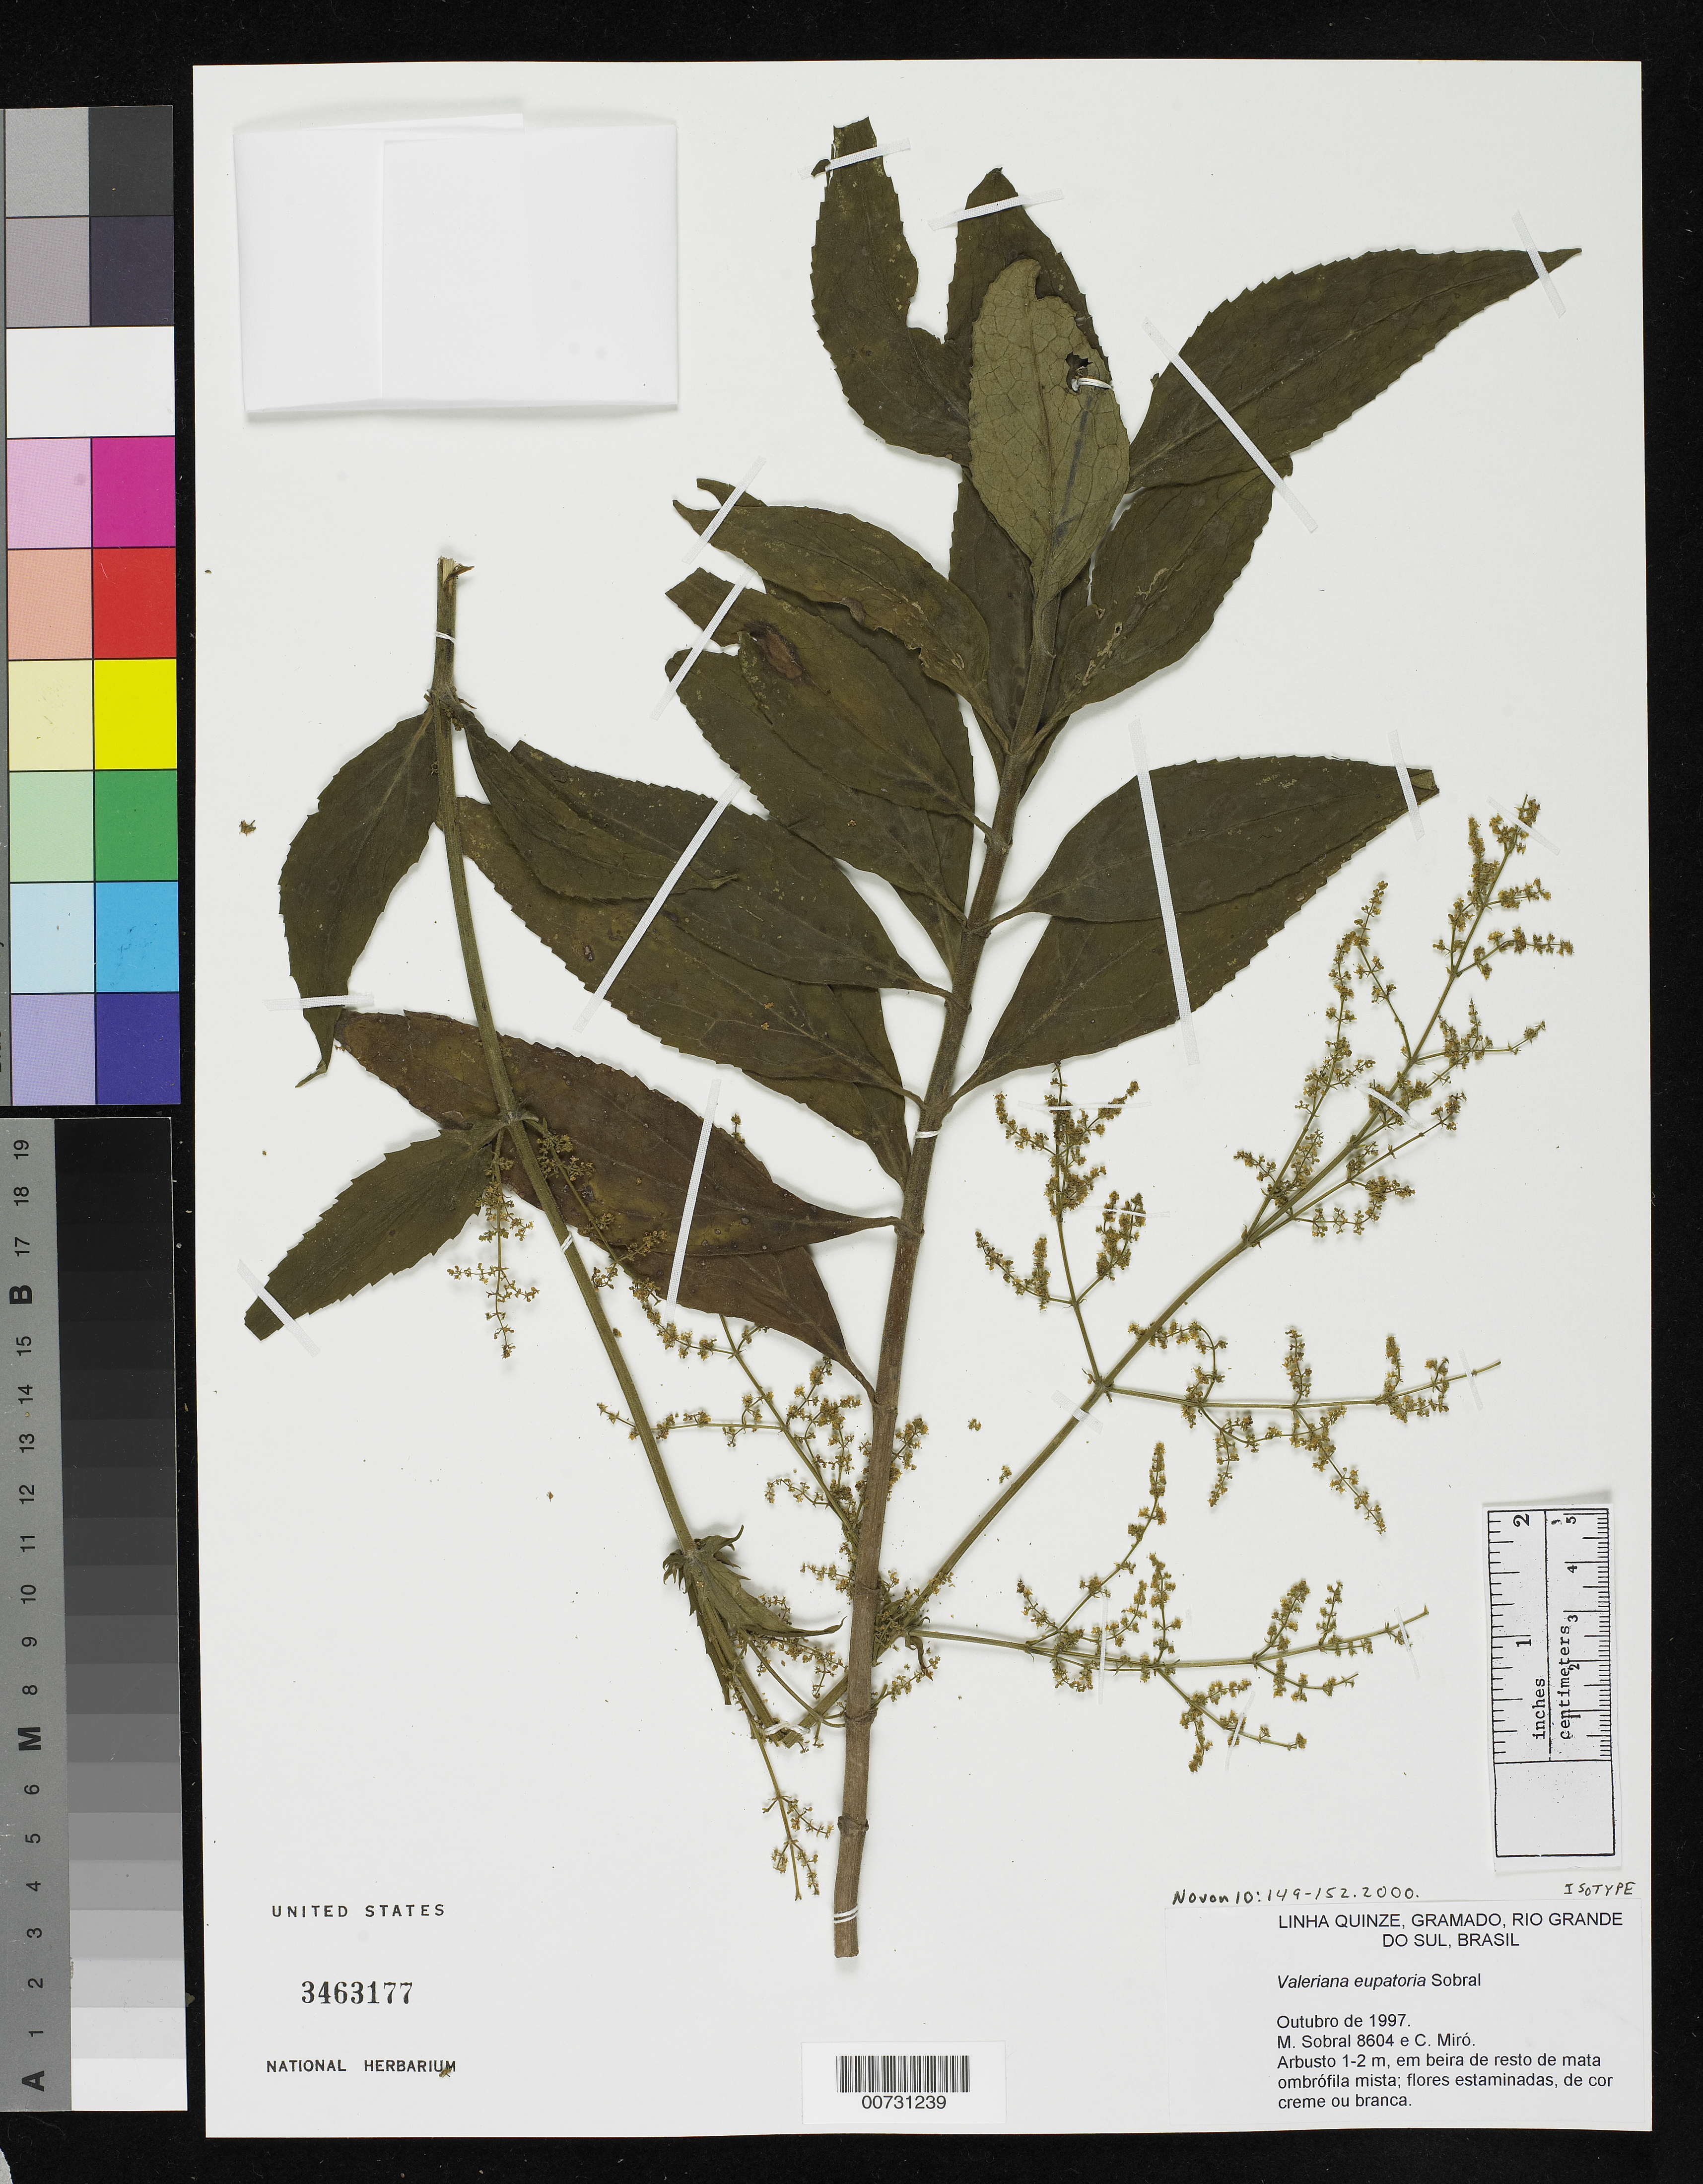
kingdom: Plantae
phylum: Tracheophyta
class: Magnoliopsida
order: Dipsacales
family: Caprifoliaceae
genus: Valeriana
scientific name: Valeriana eupatoria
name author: Sobral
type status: Isotype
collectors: M. Sobral & C. Miró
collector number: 8604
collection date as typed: Oct 1997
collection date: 1997-10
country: Brazil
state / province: Rio Grande do Sul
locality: Linha Quinze, Gramado, Rio Grande do Sul.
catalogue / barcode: US 3463177